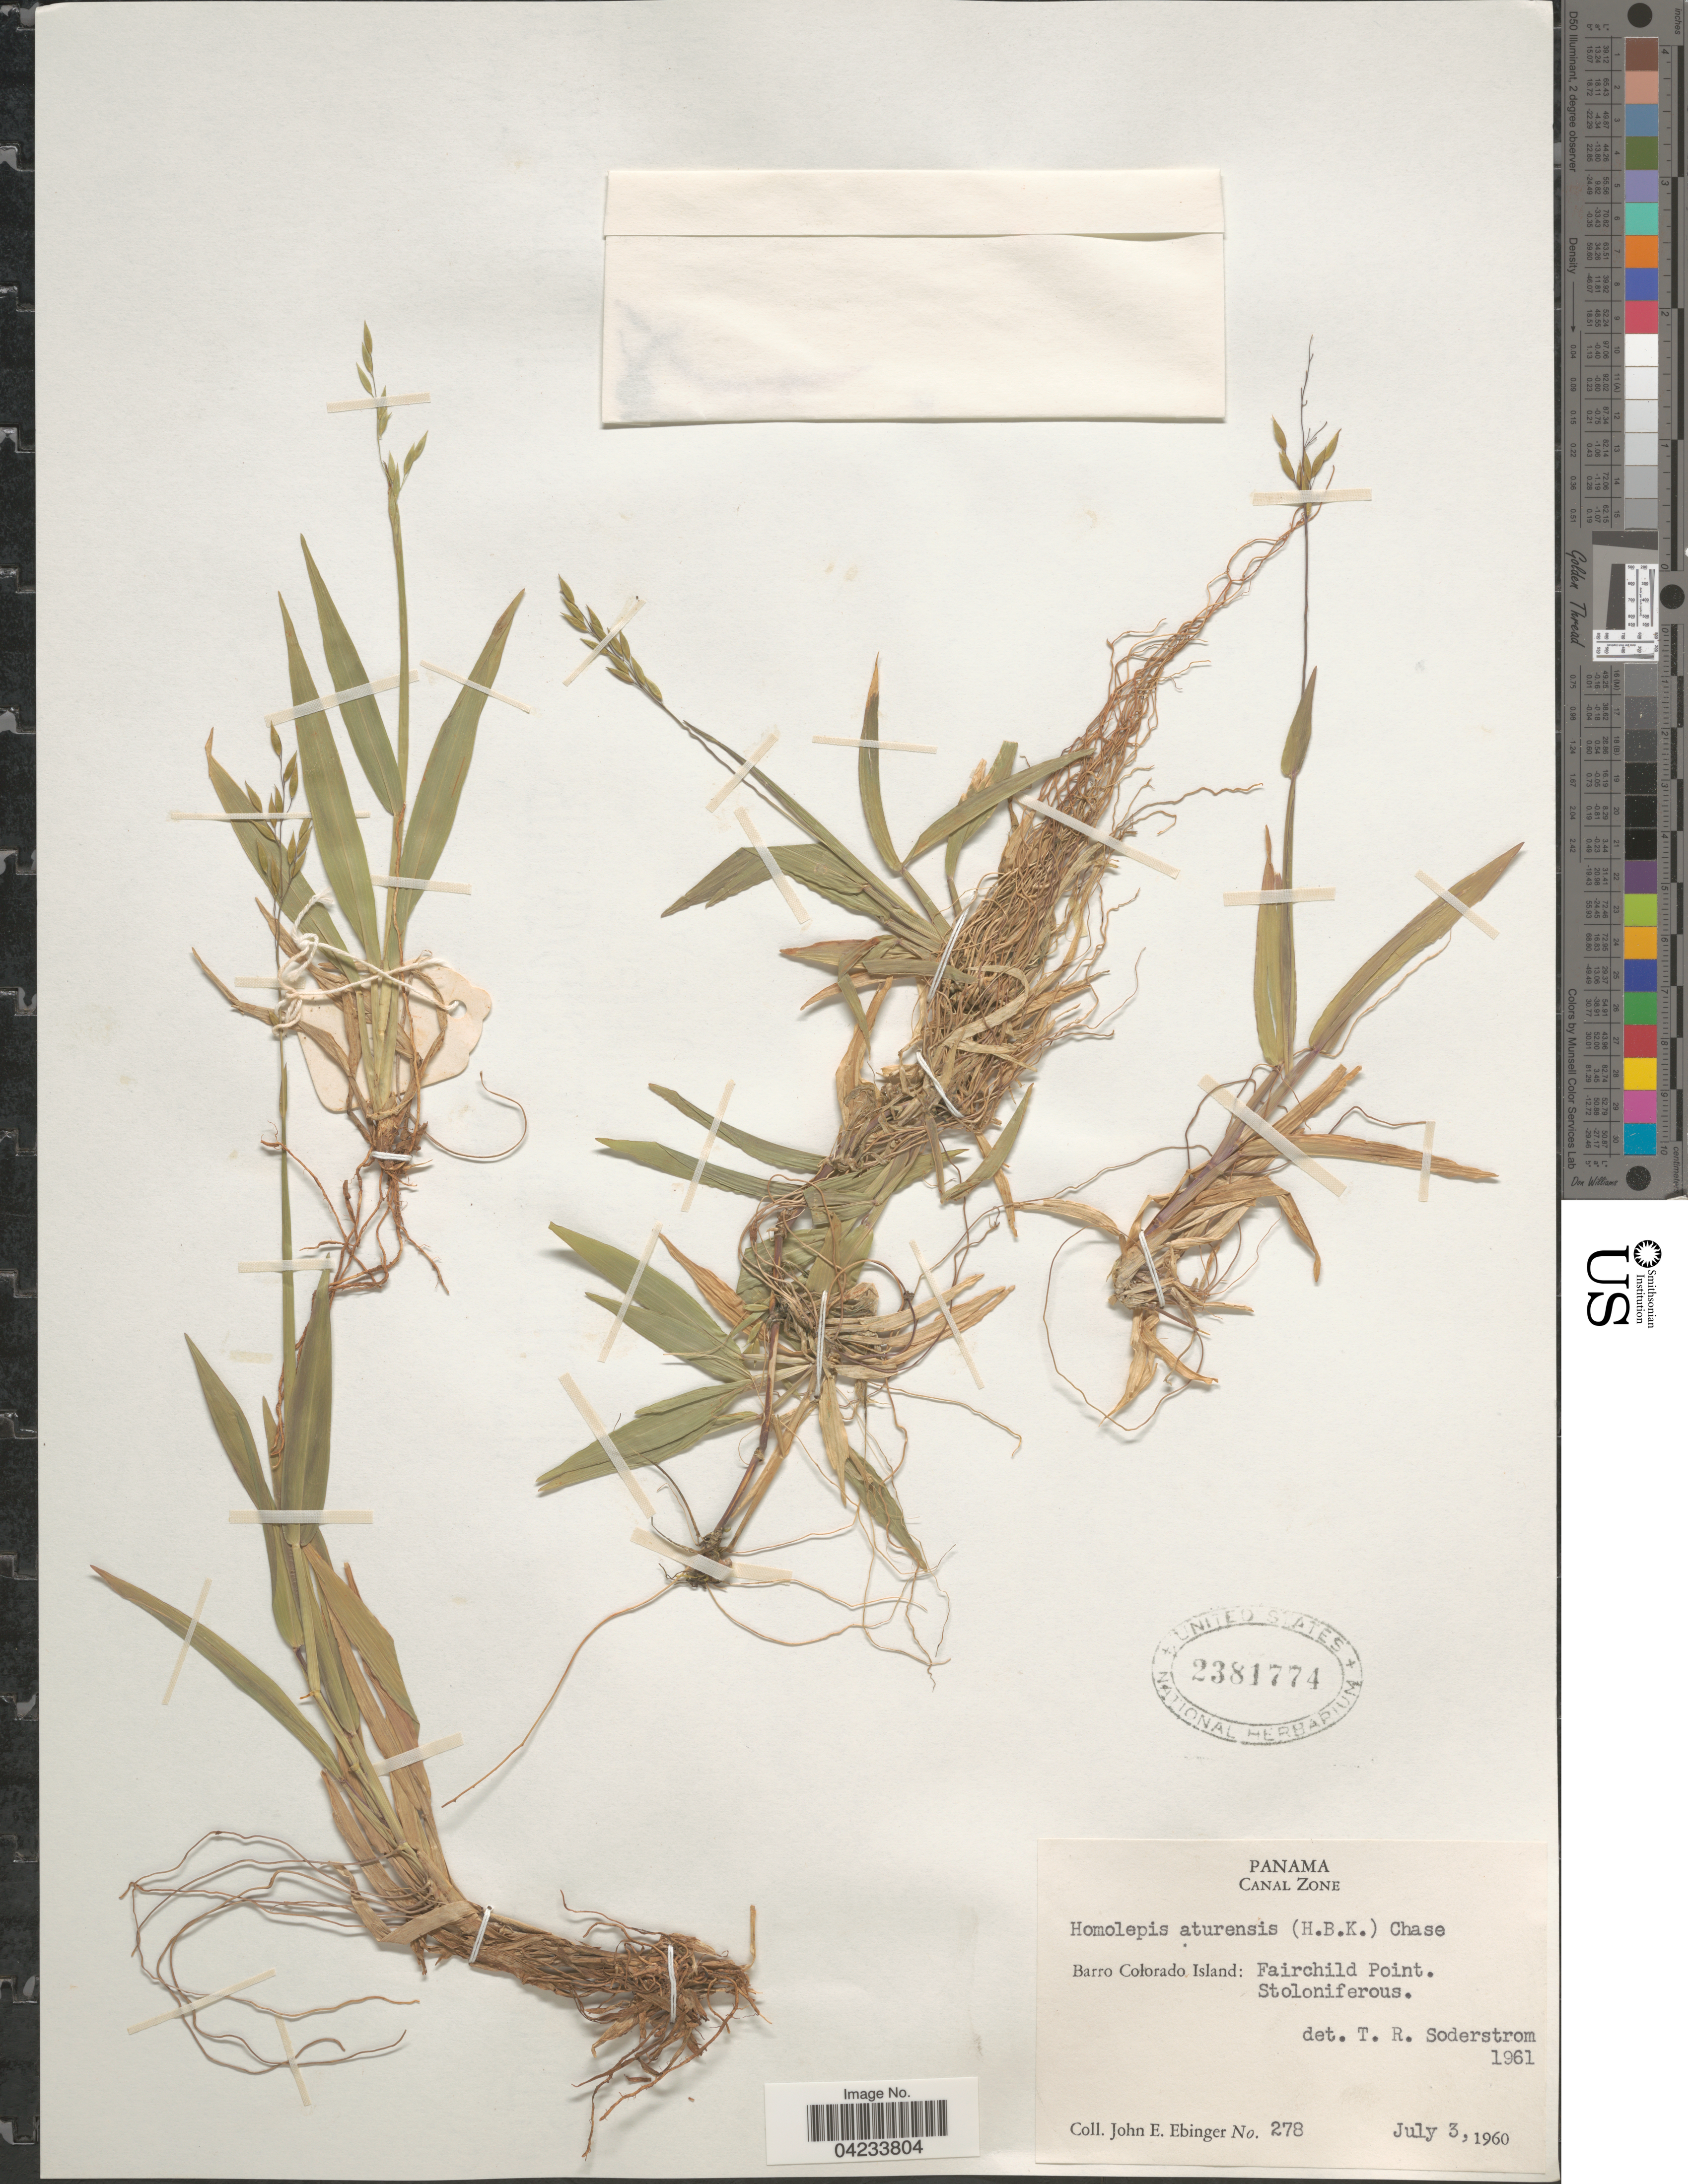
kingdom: Plantae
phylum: Tracheophyta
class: Liliopsida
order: Poales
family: Poaceae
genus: Homolepis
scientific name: Homolepis aturensis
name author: (Kunth) Chase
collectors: J. Ebinger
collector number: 278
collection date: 1960-07-03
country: Panama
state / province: Colón / Panamá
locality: Canal Zone. Barro Colorado Island: Fairchild Point.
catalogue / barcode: US 2381774